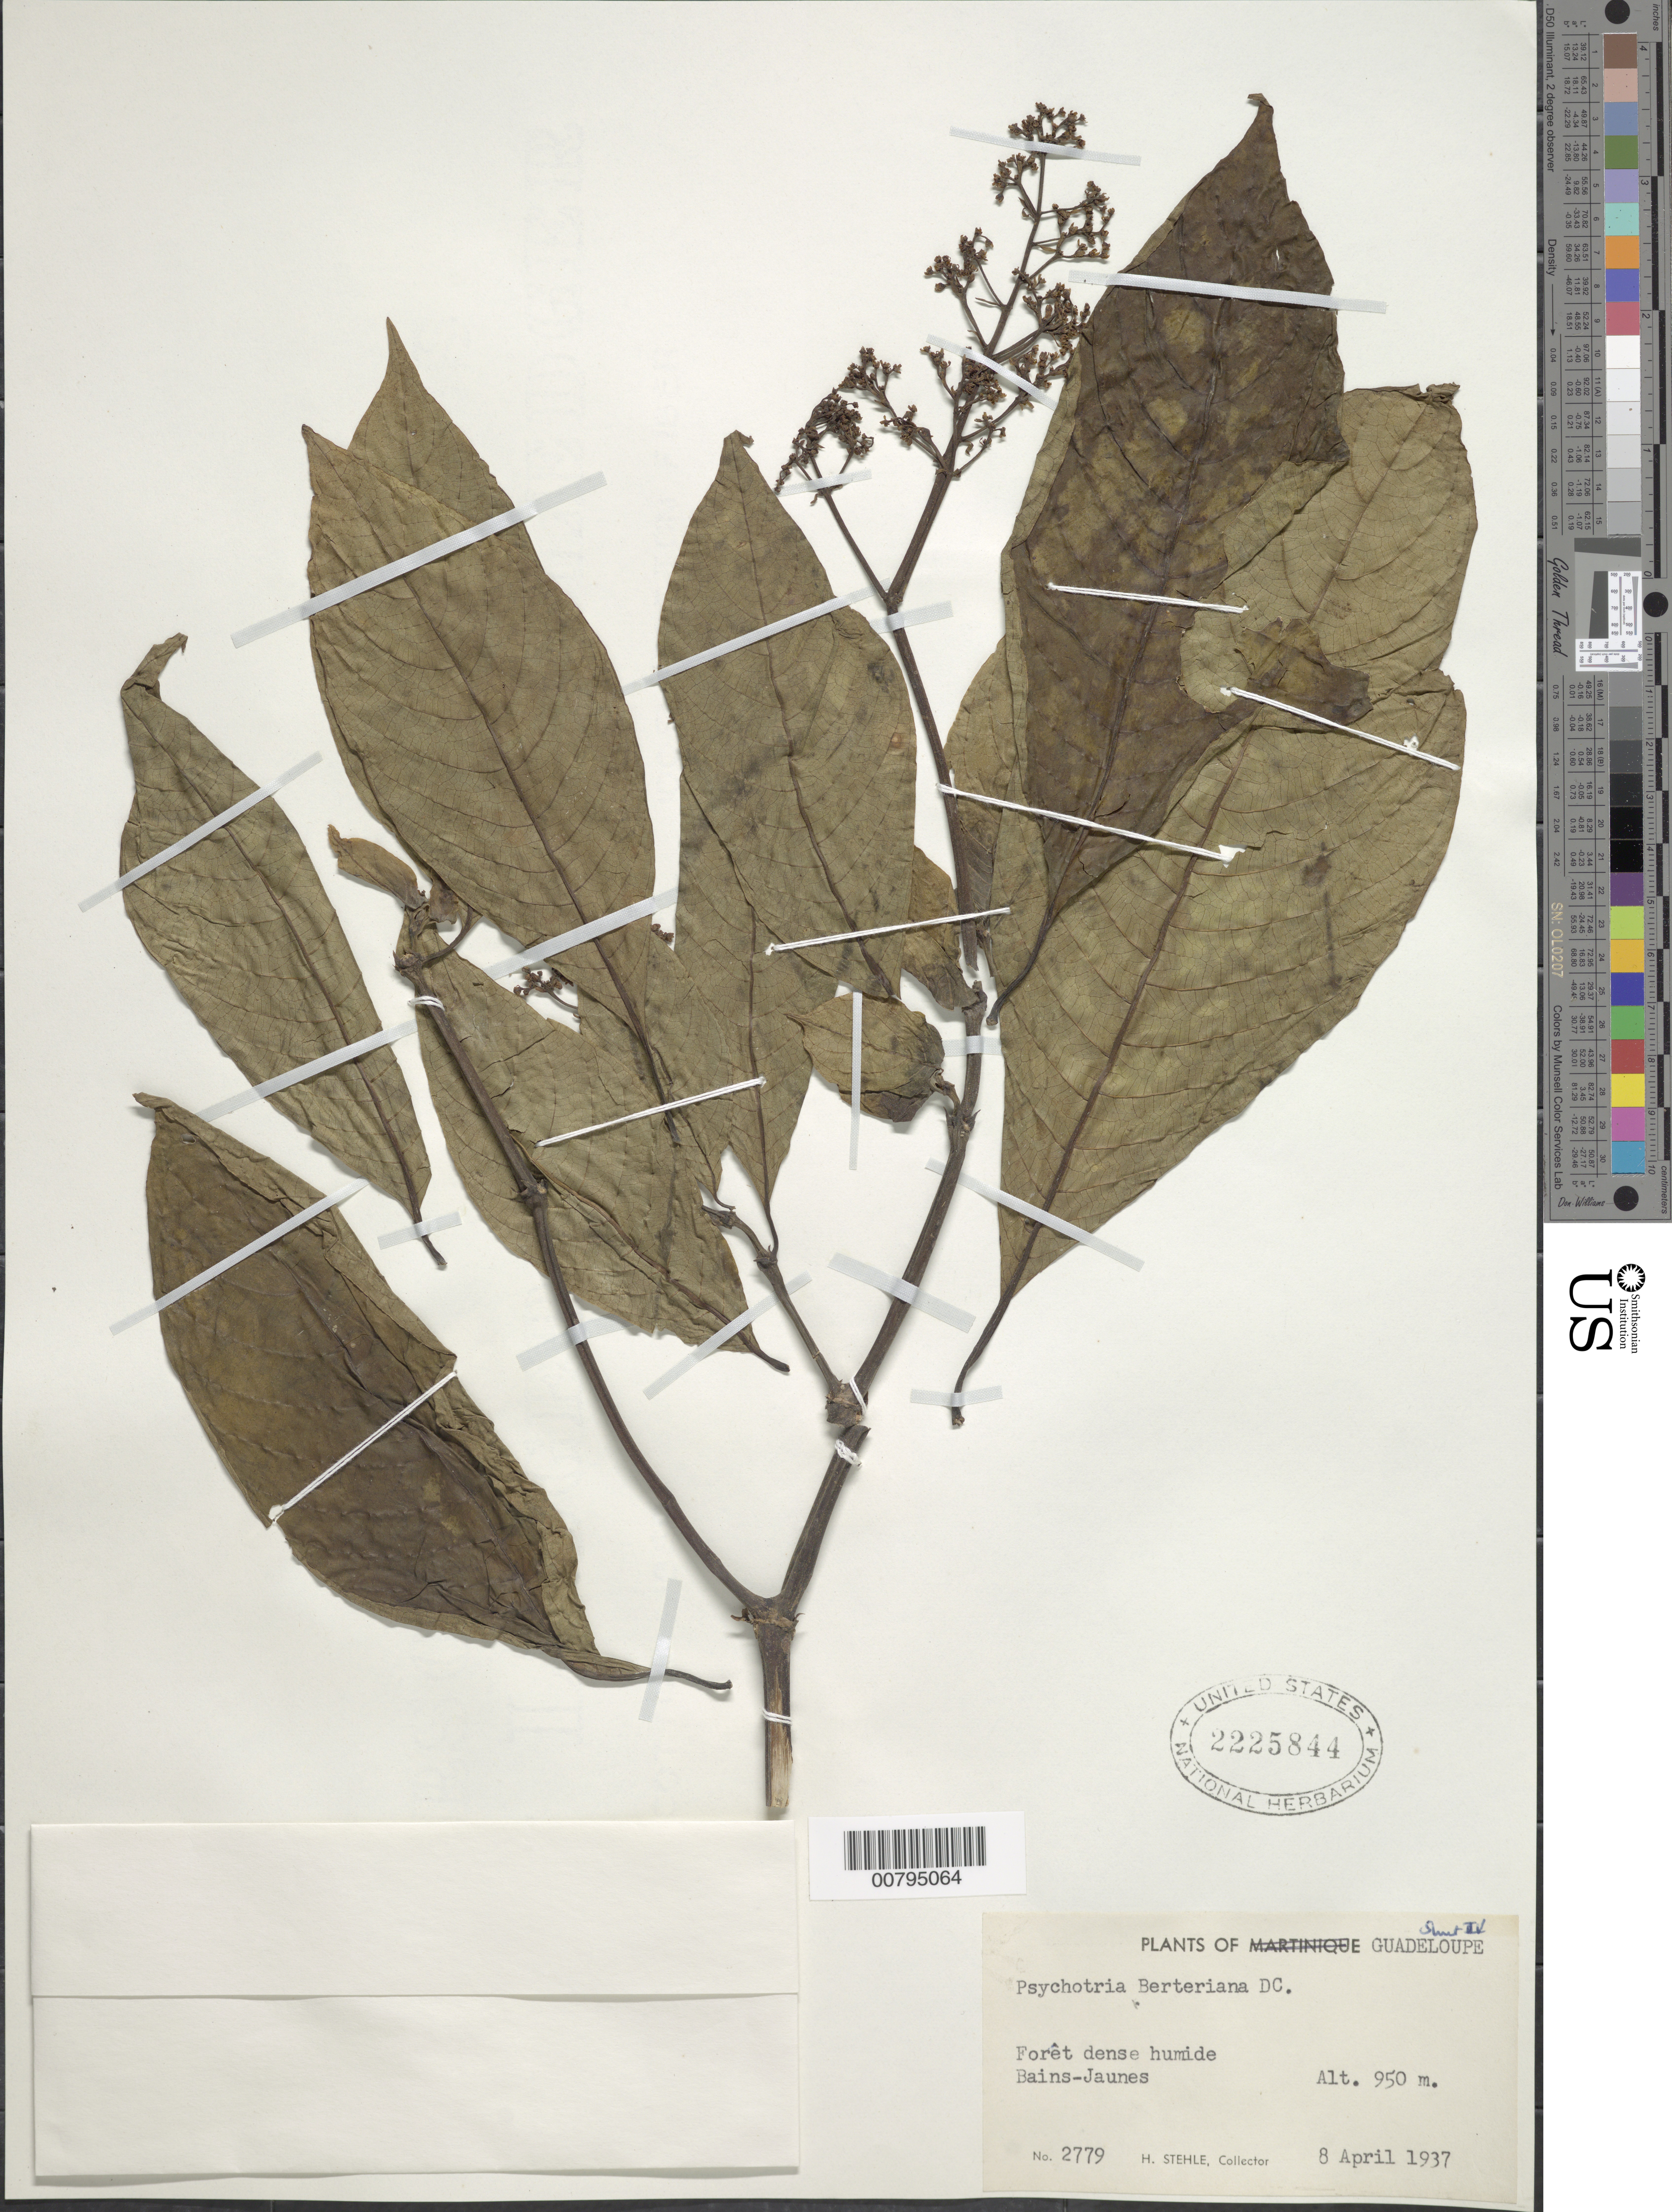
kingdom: Plantae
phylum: Tracheophyta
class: Magnoliopsida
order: Gentianales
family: Rubiaceae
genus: Psychotria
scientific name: Psychotria berteroana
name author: DC.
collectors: H. Stehlé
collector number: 2779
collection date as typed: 08 Apr 1937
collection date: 1937-04-08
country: Guadeloupe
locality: Bains-Jaunes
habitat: Foret dense humide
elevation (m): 950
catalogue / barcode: US 2225844